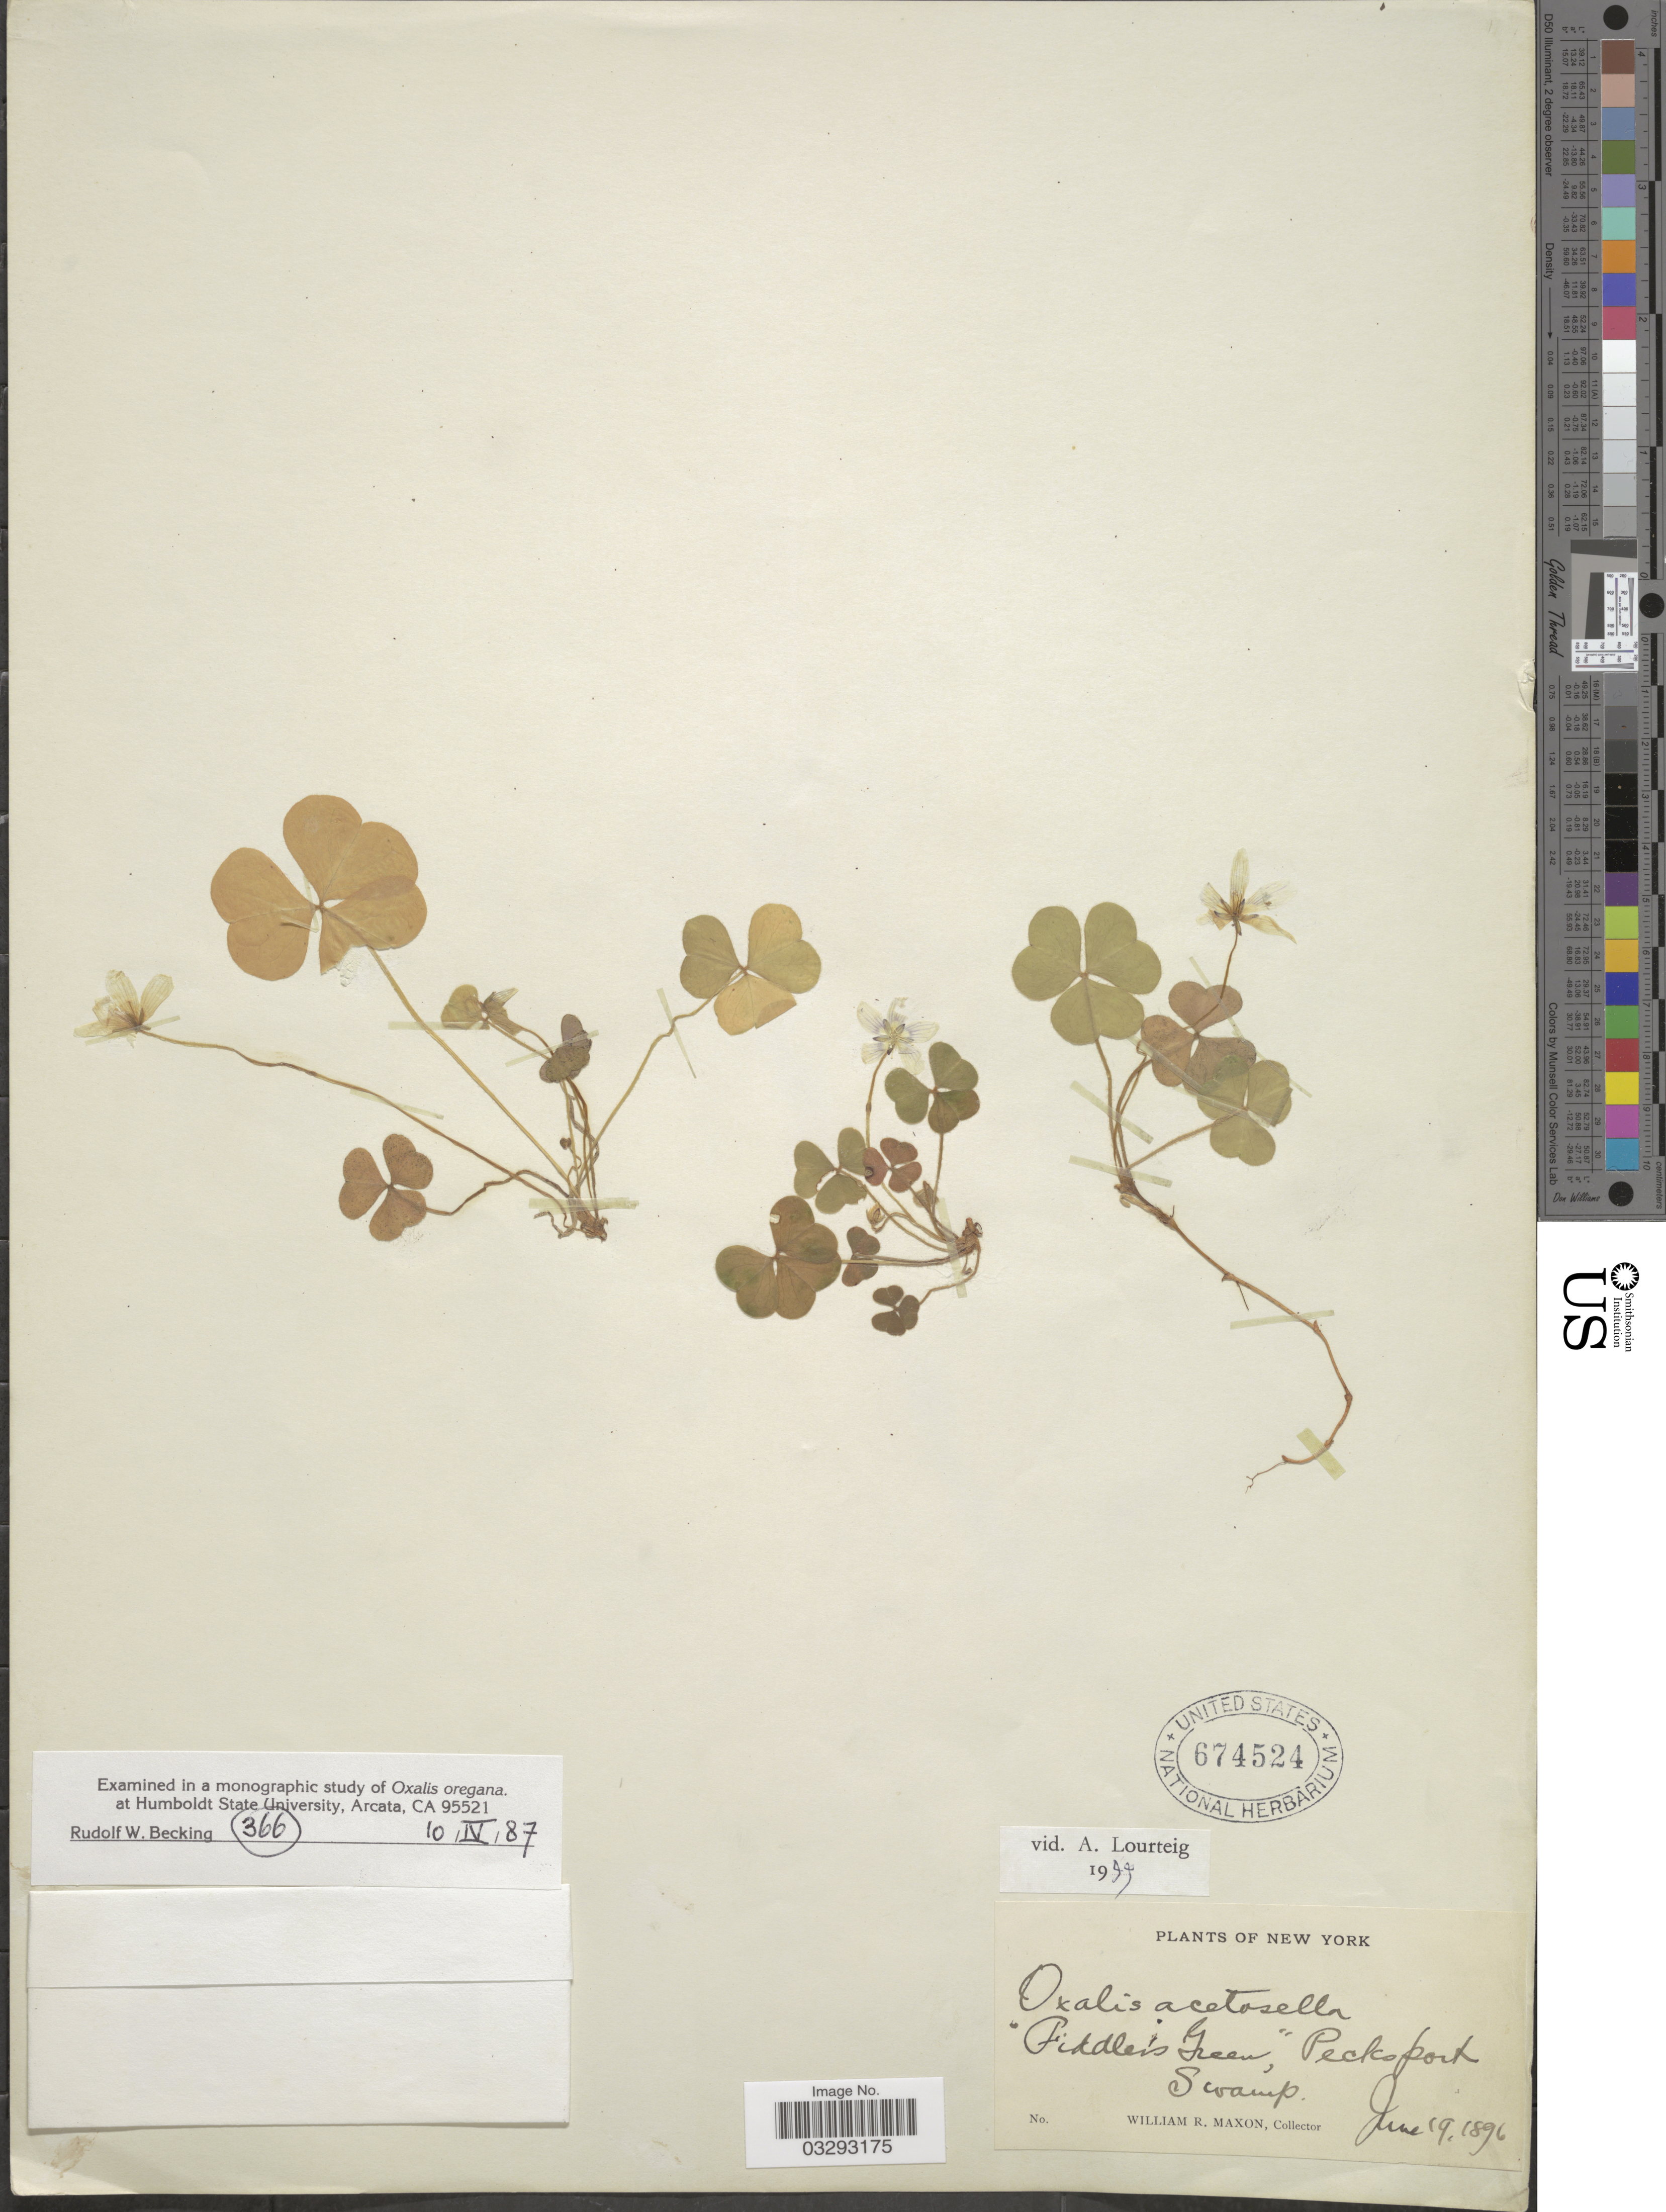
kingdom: Plantae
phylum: Tracheophyta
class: Magnoliopsida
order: Oxalidales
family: Oxalidaceae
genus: Oxalis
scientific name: Oxalis acetosella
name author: L.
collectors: W. R. Maxon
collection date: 1896-06-19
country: United States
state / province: New York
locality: Pecksport Swamp.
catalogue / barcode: US 674524